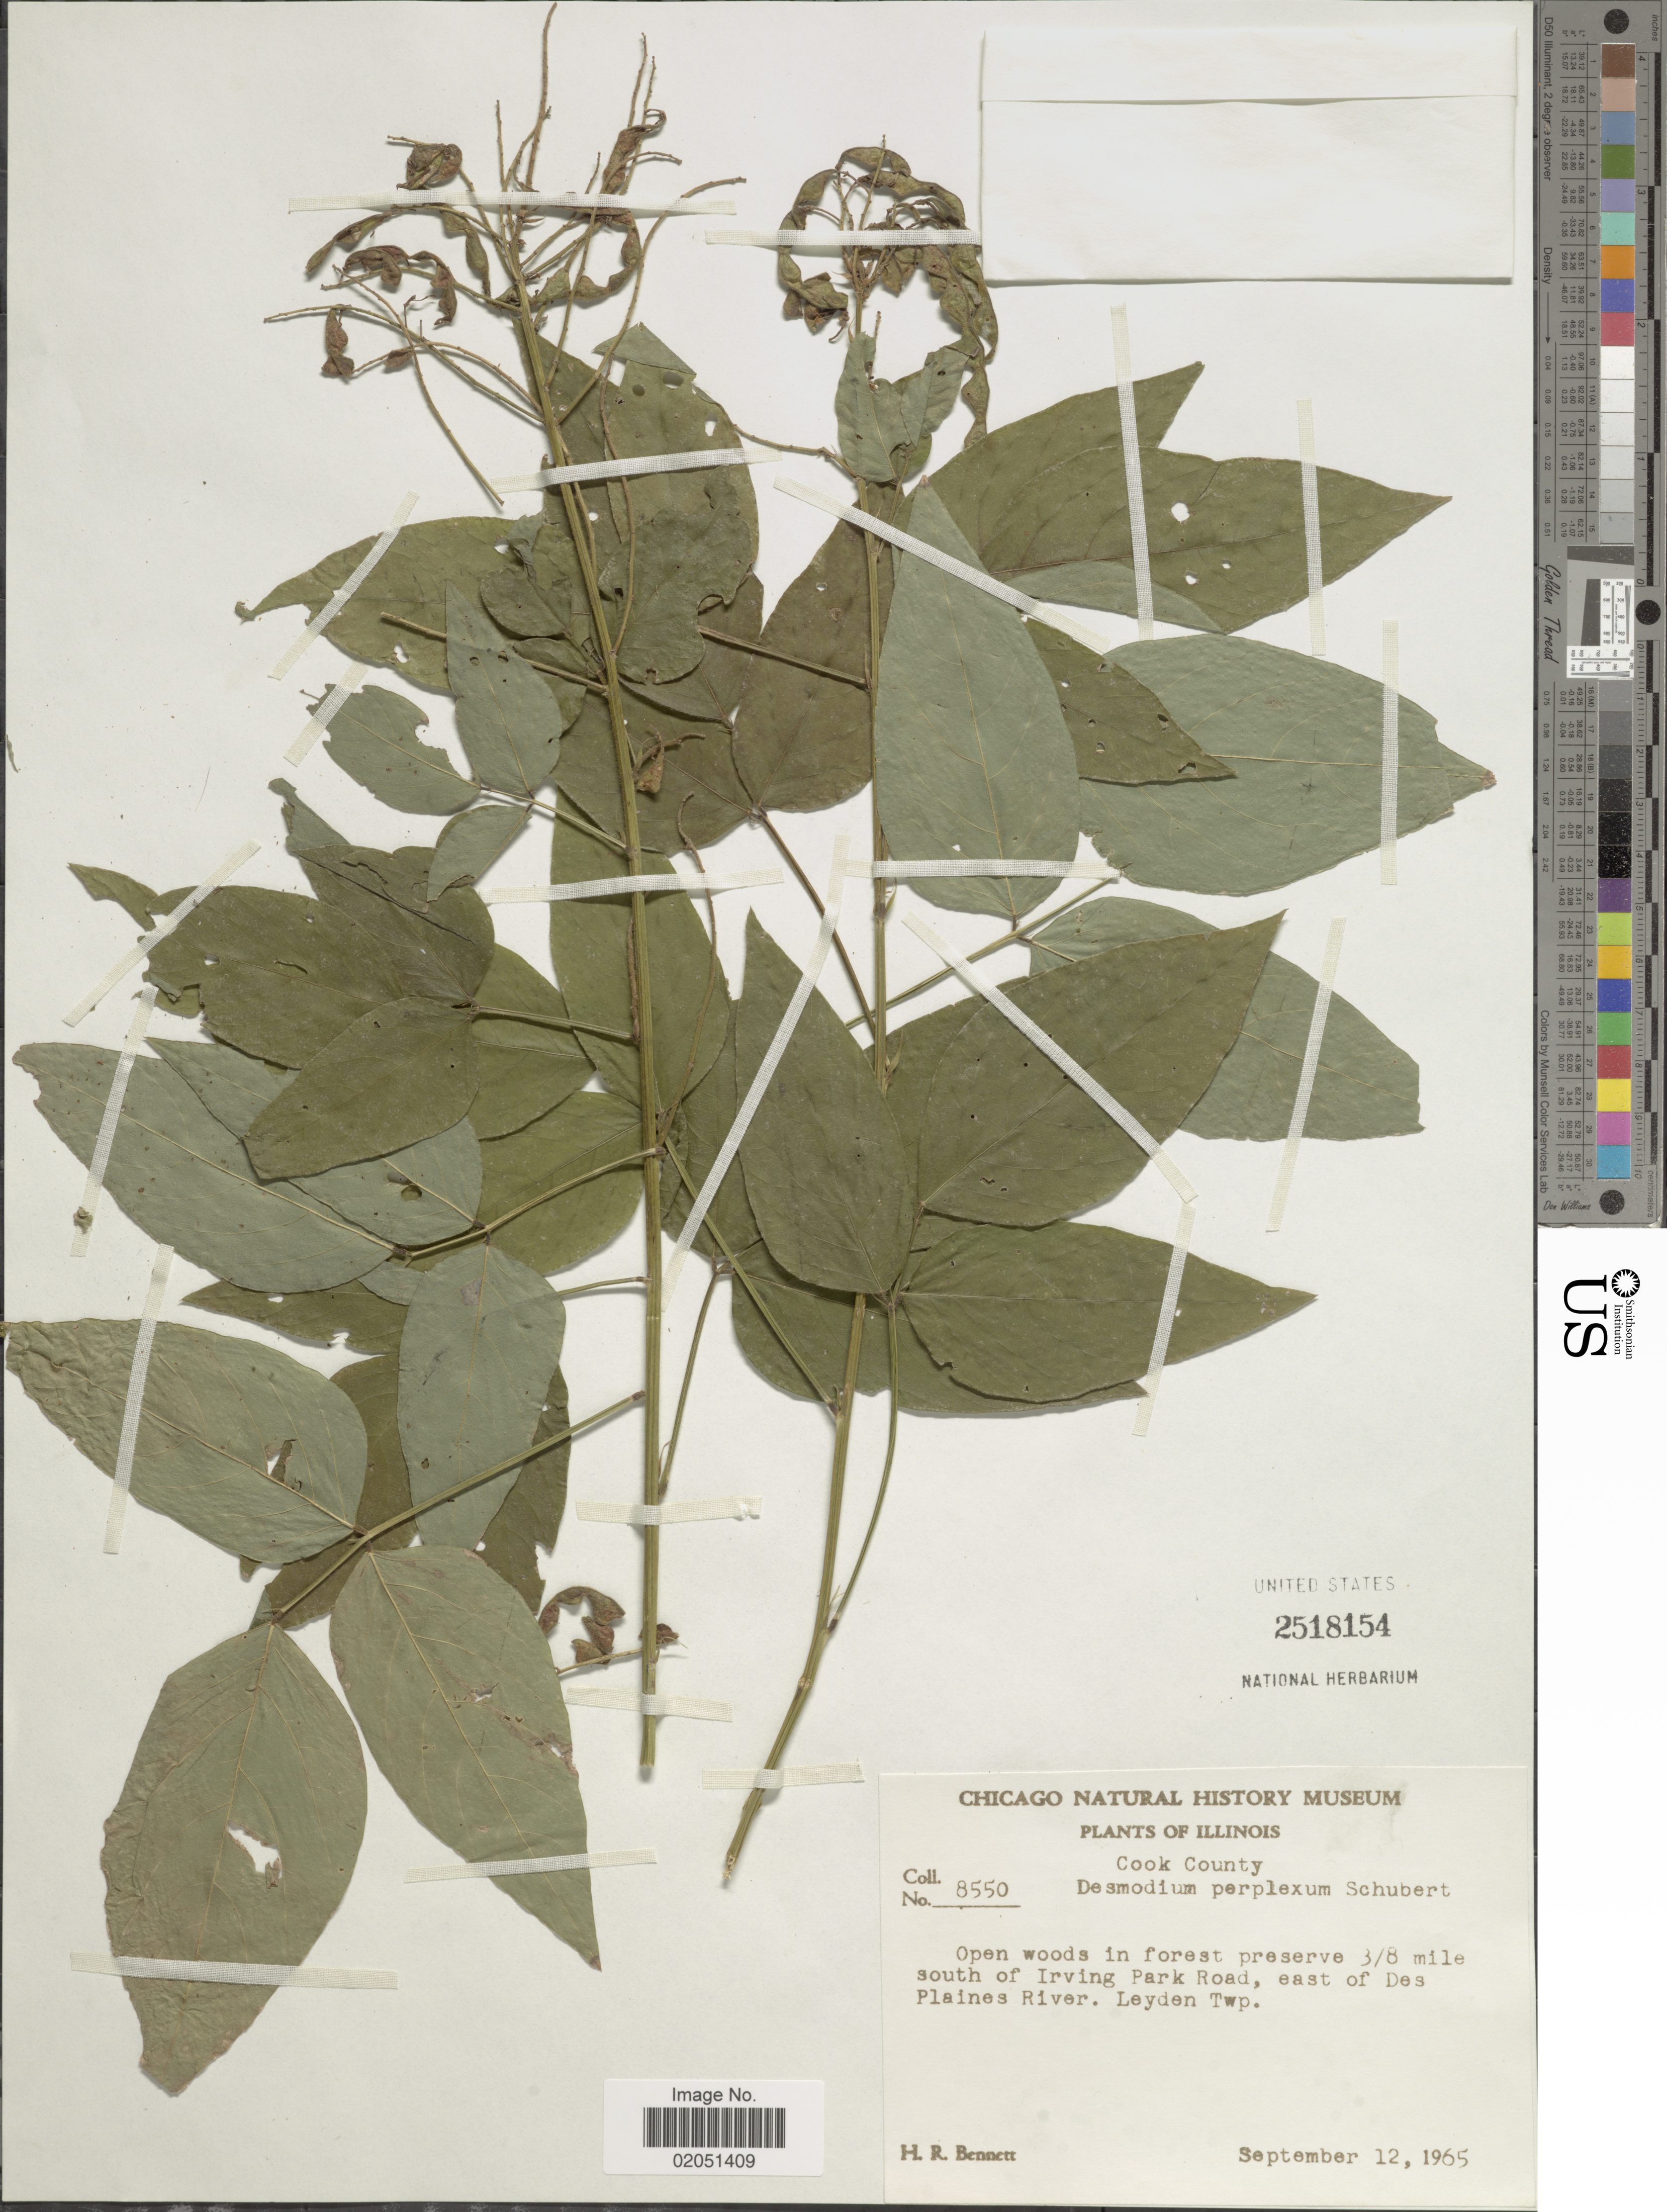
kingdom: Plantae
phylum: Tracheophyta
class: Magnoliopsida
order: Fabales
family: Fabaceae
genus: Desmodium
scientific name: Desmodium perplexum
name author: B.G. Schub.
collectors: H. R. Bennett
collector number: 8550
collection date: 1965-09-12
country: United States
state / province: Illinois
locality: Cook County, open woods in forest preserve 3/8 mile south of Irving Park Road, east of Des Plaines River, Leyden Twp.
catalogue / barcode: US 2518154